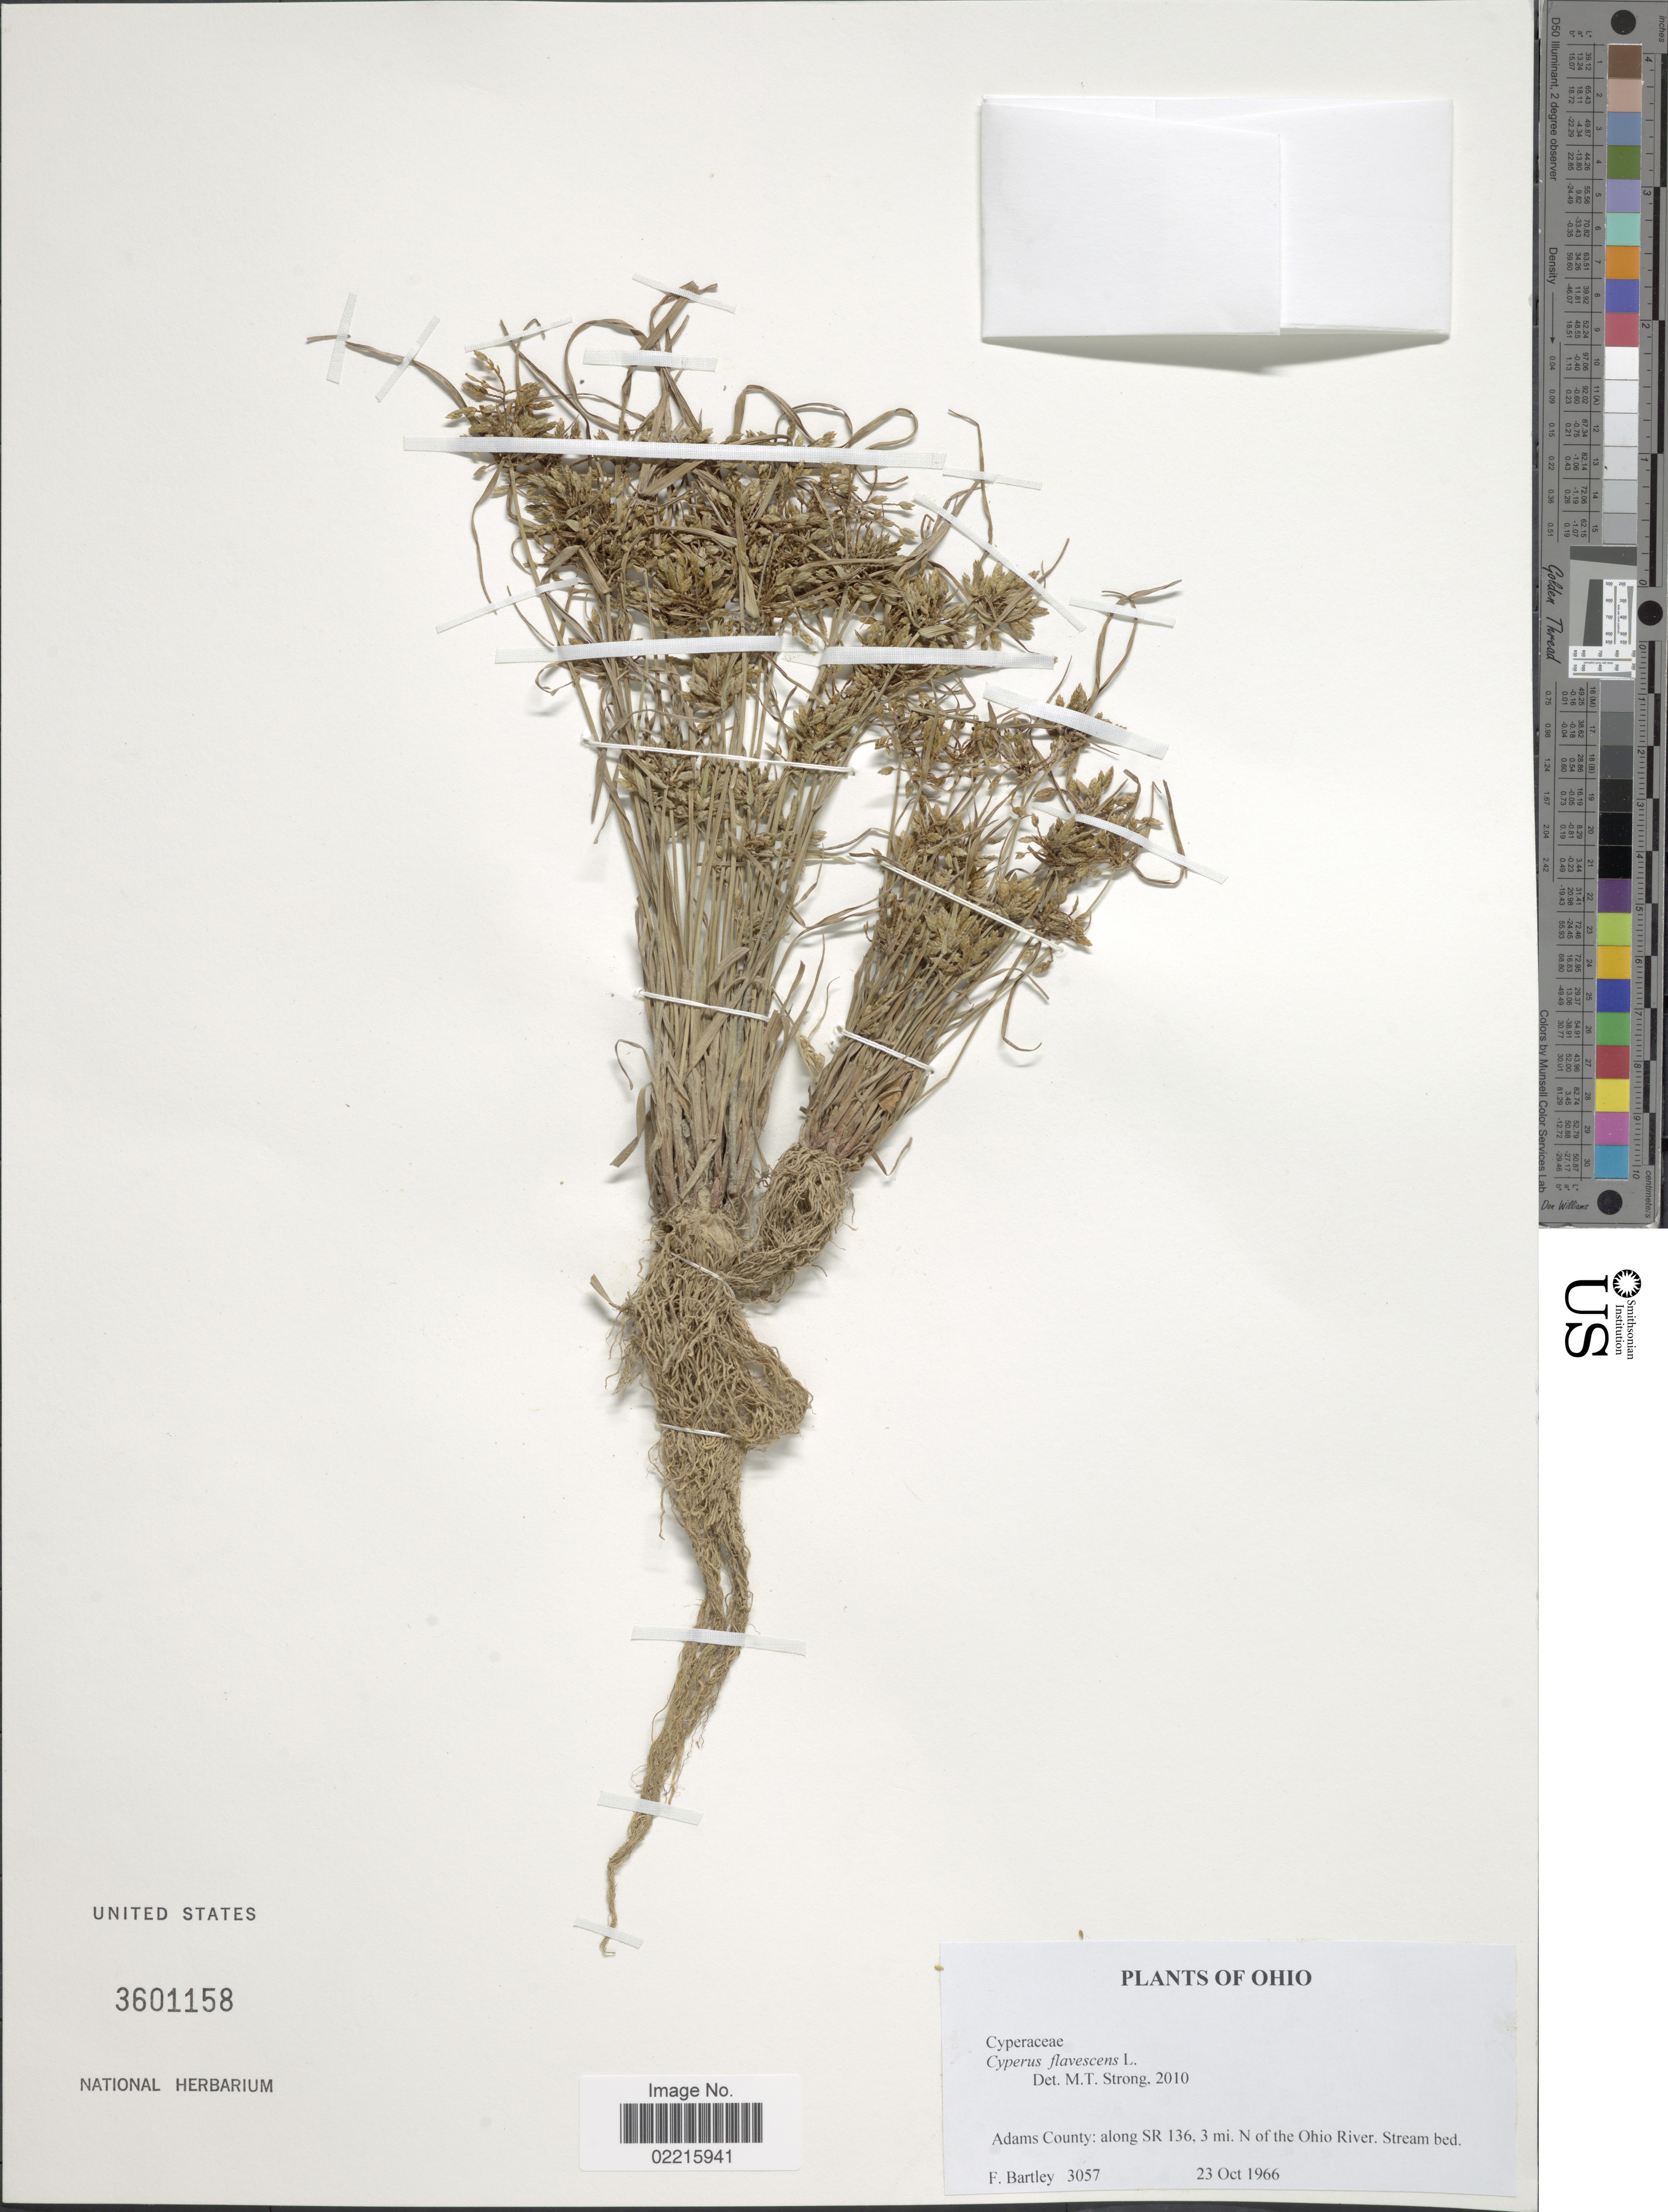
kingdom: Plantae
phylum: Tracheophyta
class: Liliopsida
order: Poales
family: Cyperaceae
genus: Cyperus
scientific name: Cyperus flavescens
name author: L.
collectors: F. Bartley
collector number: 3057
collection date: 1966-10-23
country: United States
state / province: Ohio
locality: Adams County: along SR 136, 3 mi. N of the Ohio River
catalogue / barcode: US 3601158